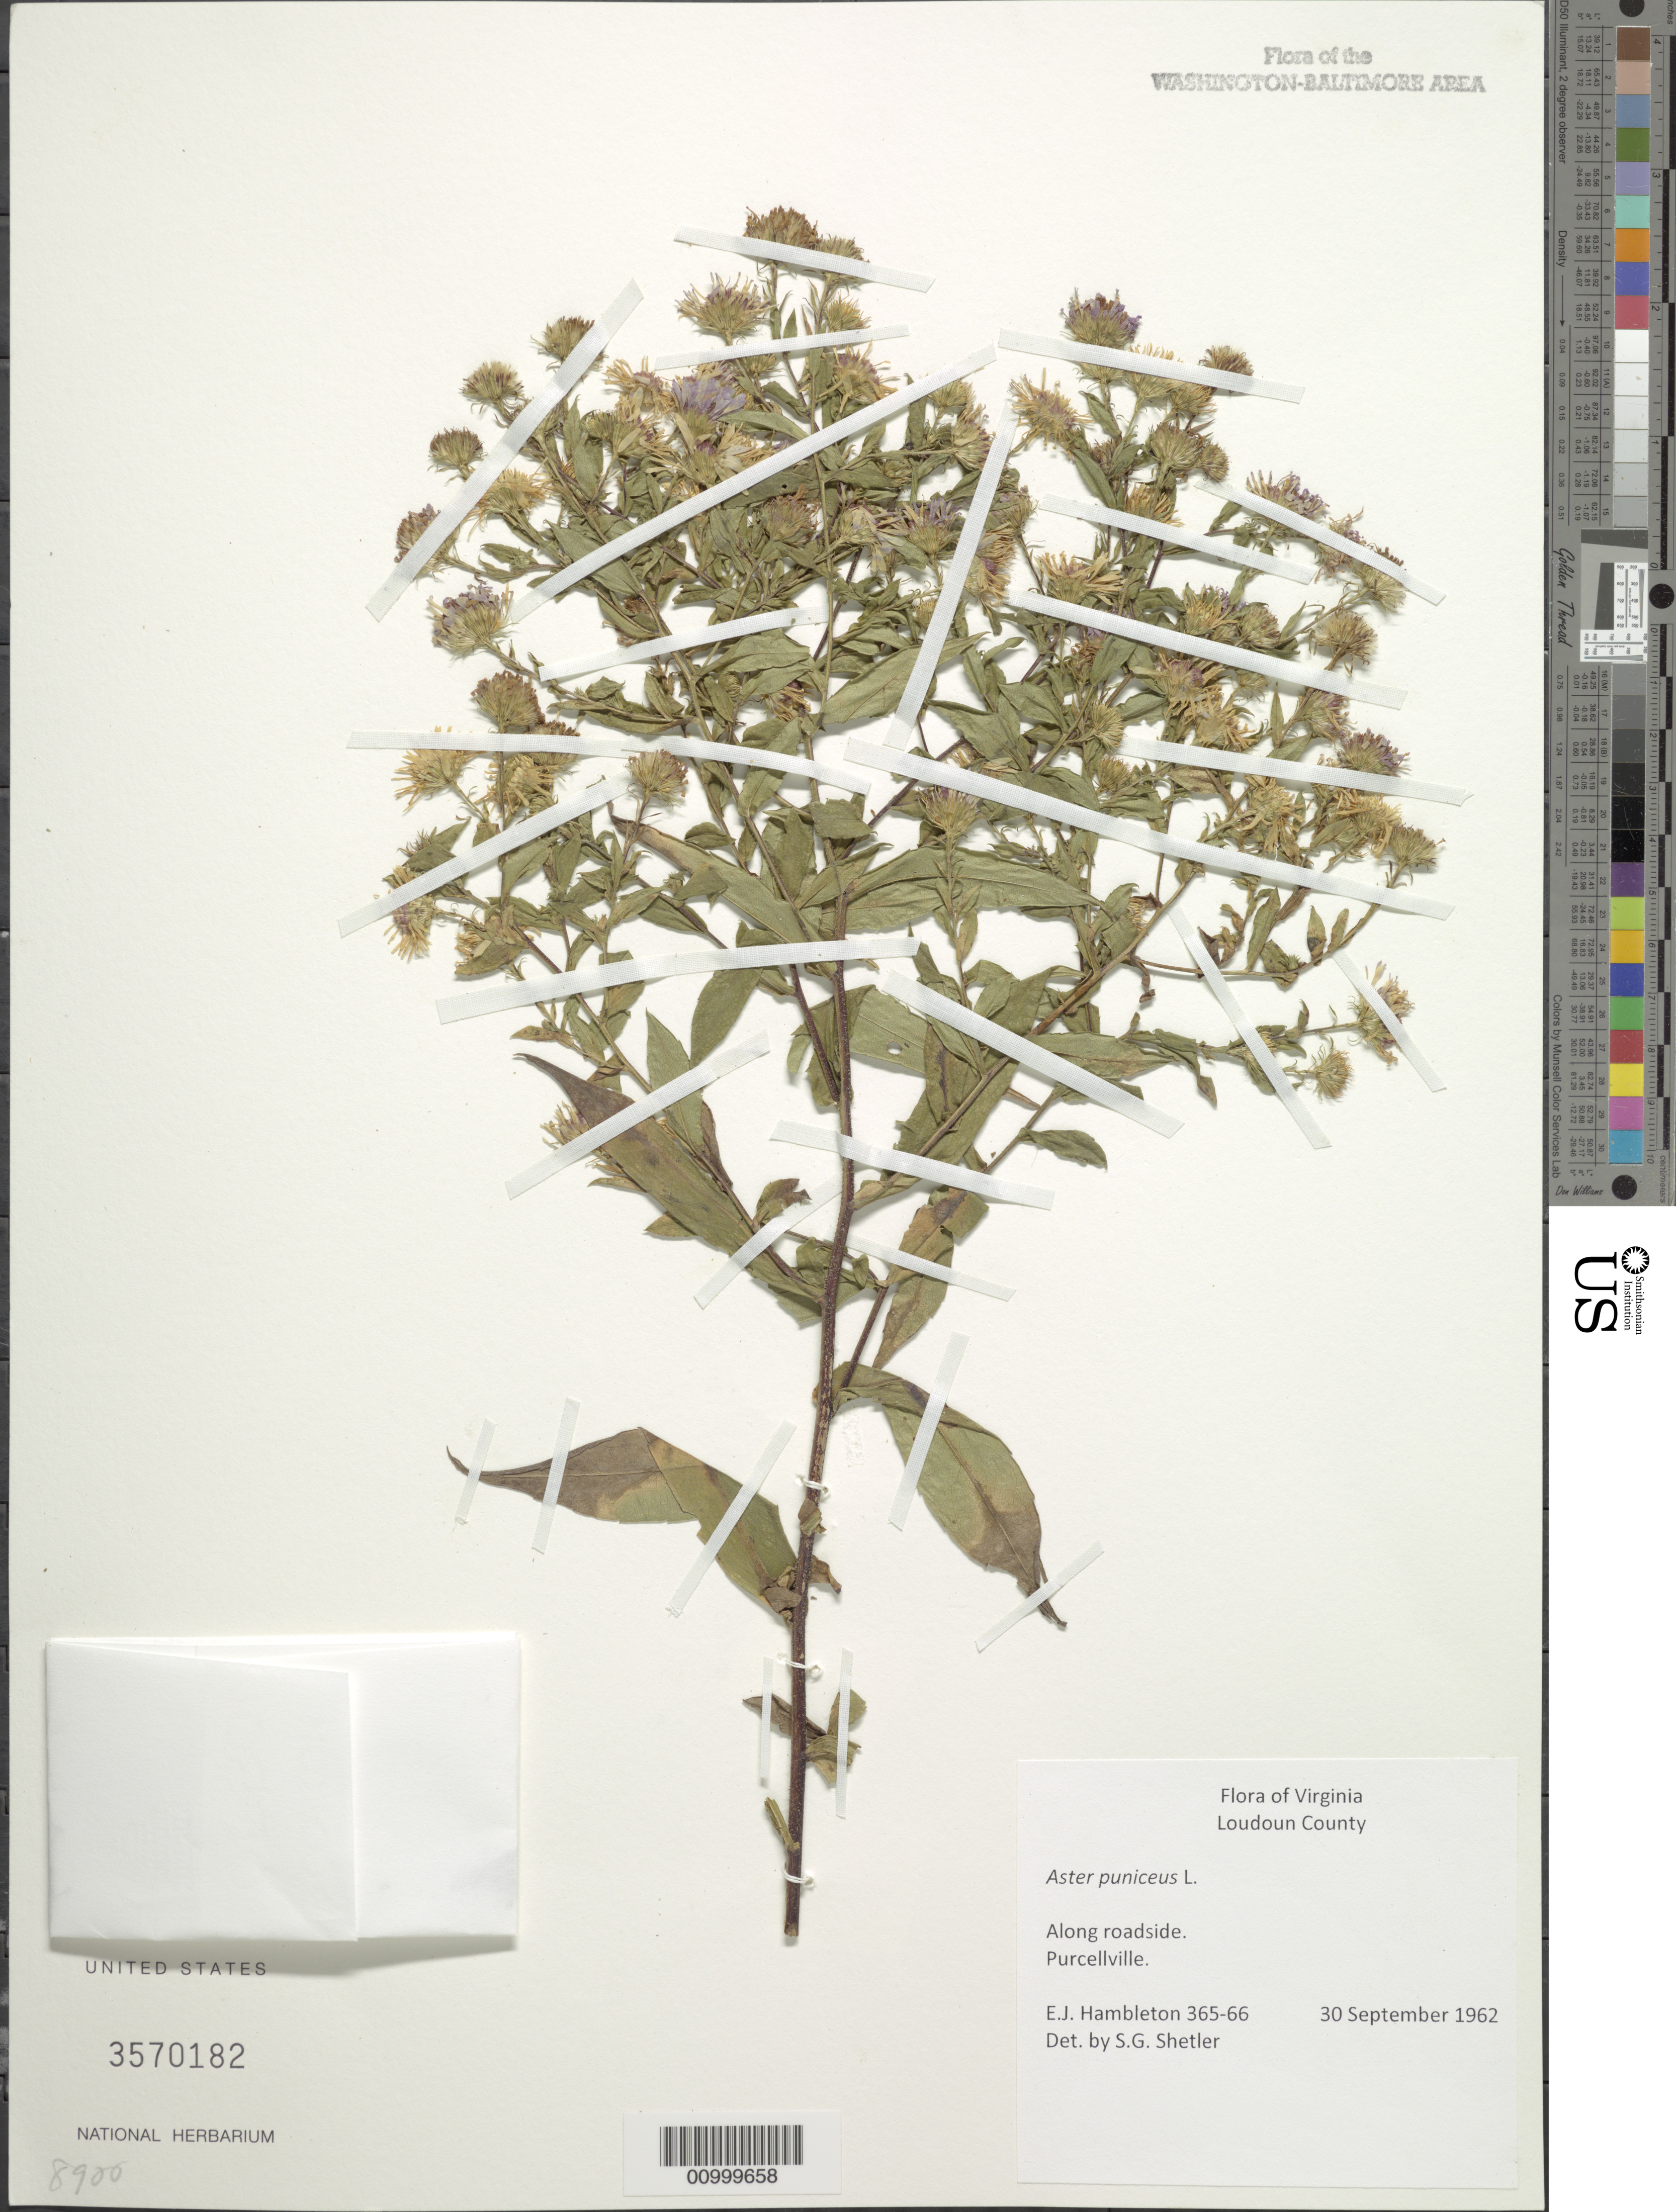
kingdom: Plantae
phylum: Tracheophyta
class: Magnoliopsida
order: Asterales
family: Asteraceae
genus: Symphyotrichum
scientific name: Symphyotrichum puniceum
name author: (L.) Á. Löve & D. Löve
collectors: E. Hambleton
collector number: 365-66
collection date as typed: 30 September 1962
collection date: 1962-09-30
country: United States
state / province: Virginia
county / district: Loudoun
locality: Purcellville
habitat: Along roadside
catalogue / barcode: US 3570182